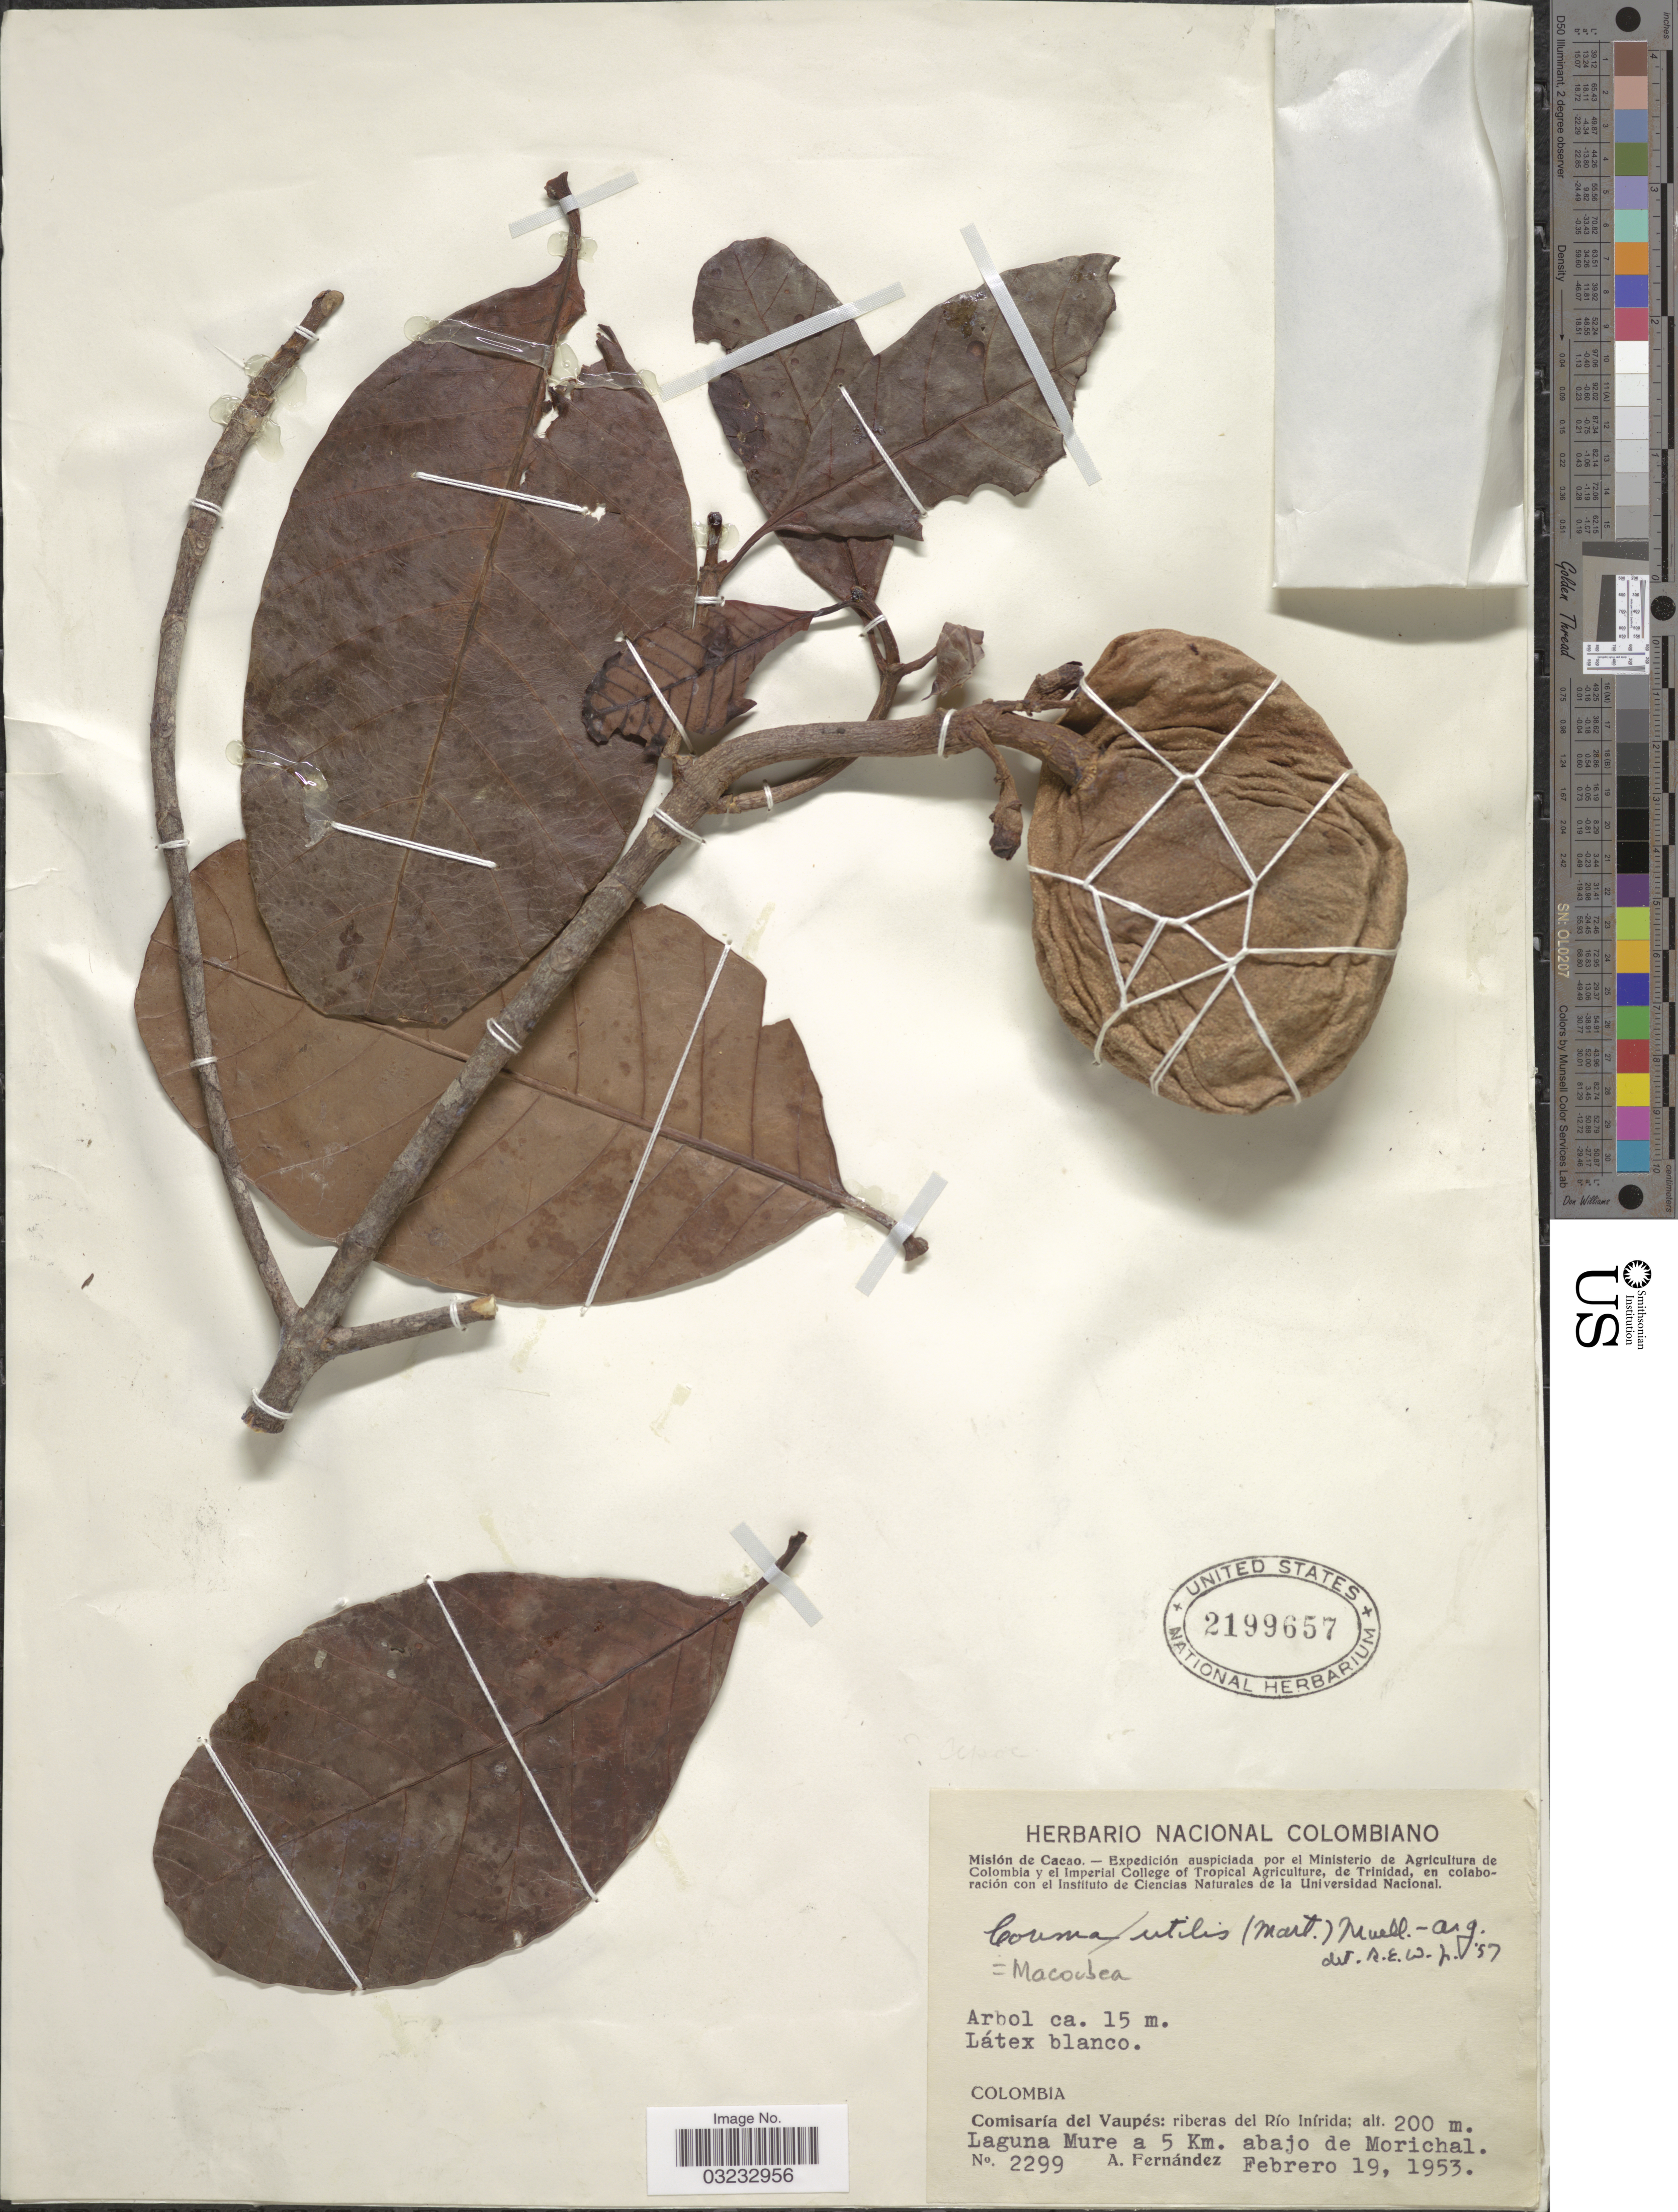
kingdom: Plantae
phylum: Tracheophyta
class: Magnoliopsida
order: Gentianales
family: Apocynaceae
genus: Macoubea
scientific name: Macoubea sp.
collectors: A. Fernandez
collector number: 2299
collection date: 1953-02-19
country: Colombia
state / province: Vaupés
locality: Comisaría del Vaupés: riberas del Río Inírida, Laguna Mure a 5 Km. abajo de Morichal.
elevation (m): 200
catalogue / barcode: US 2199657